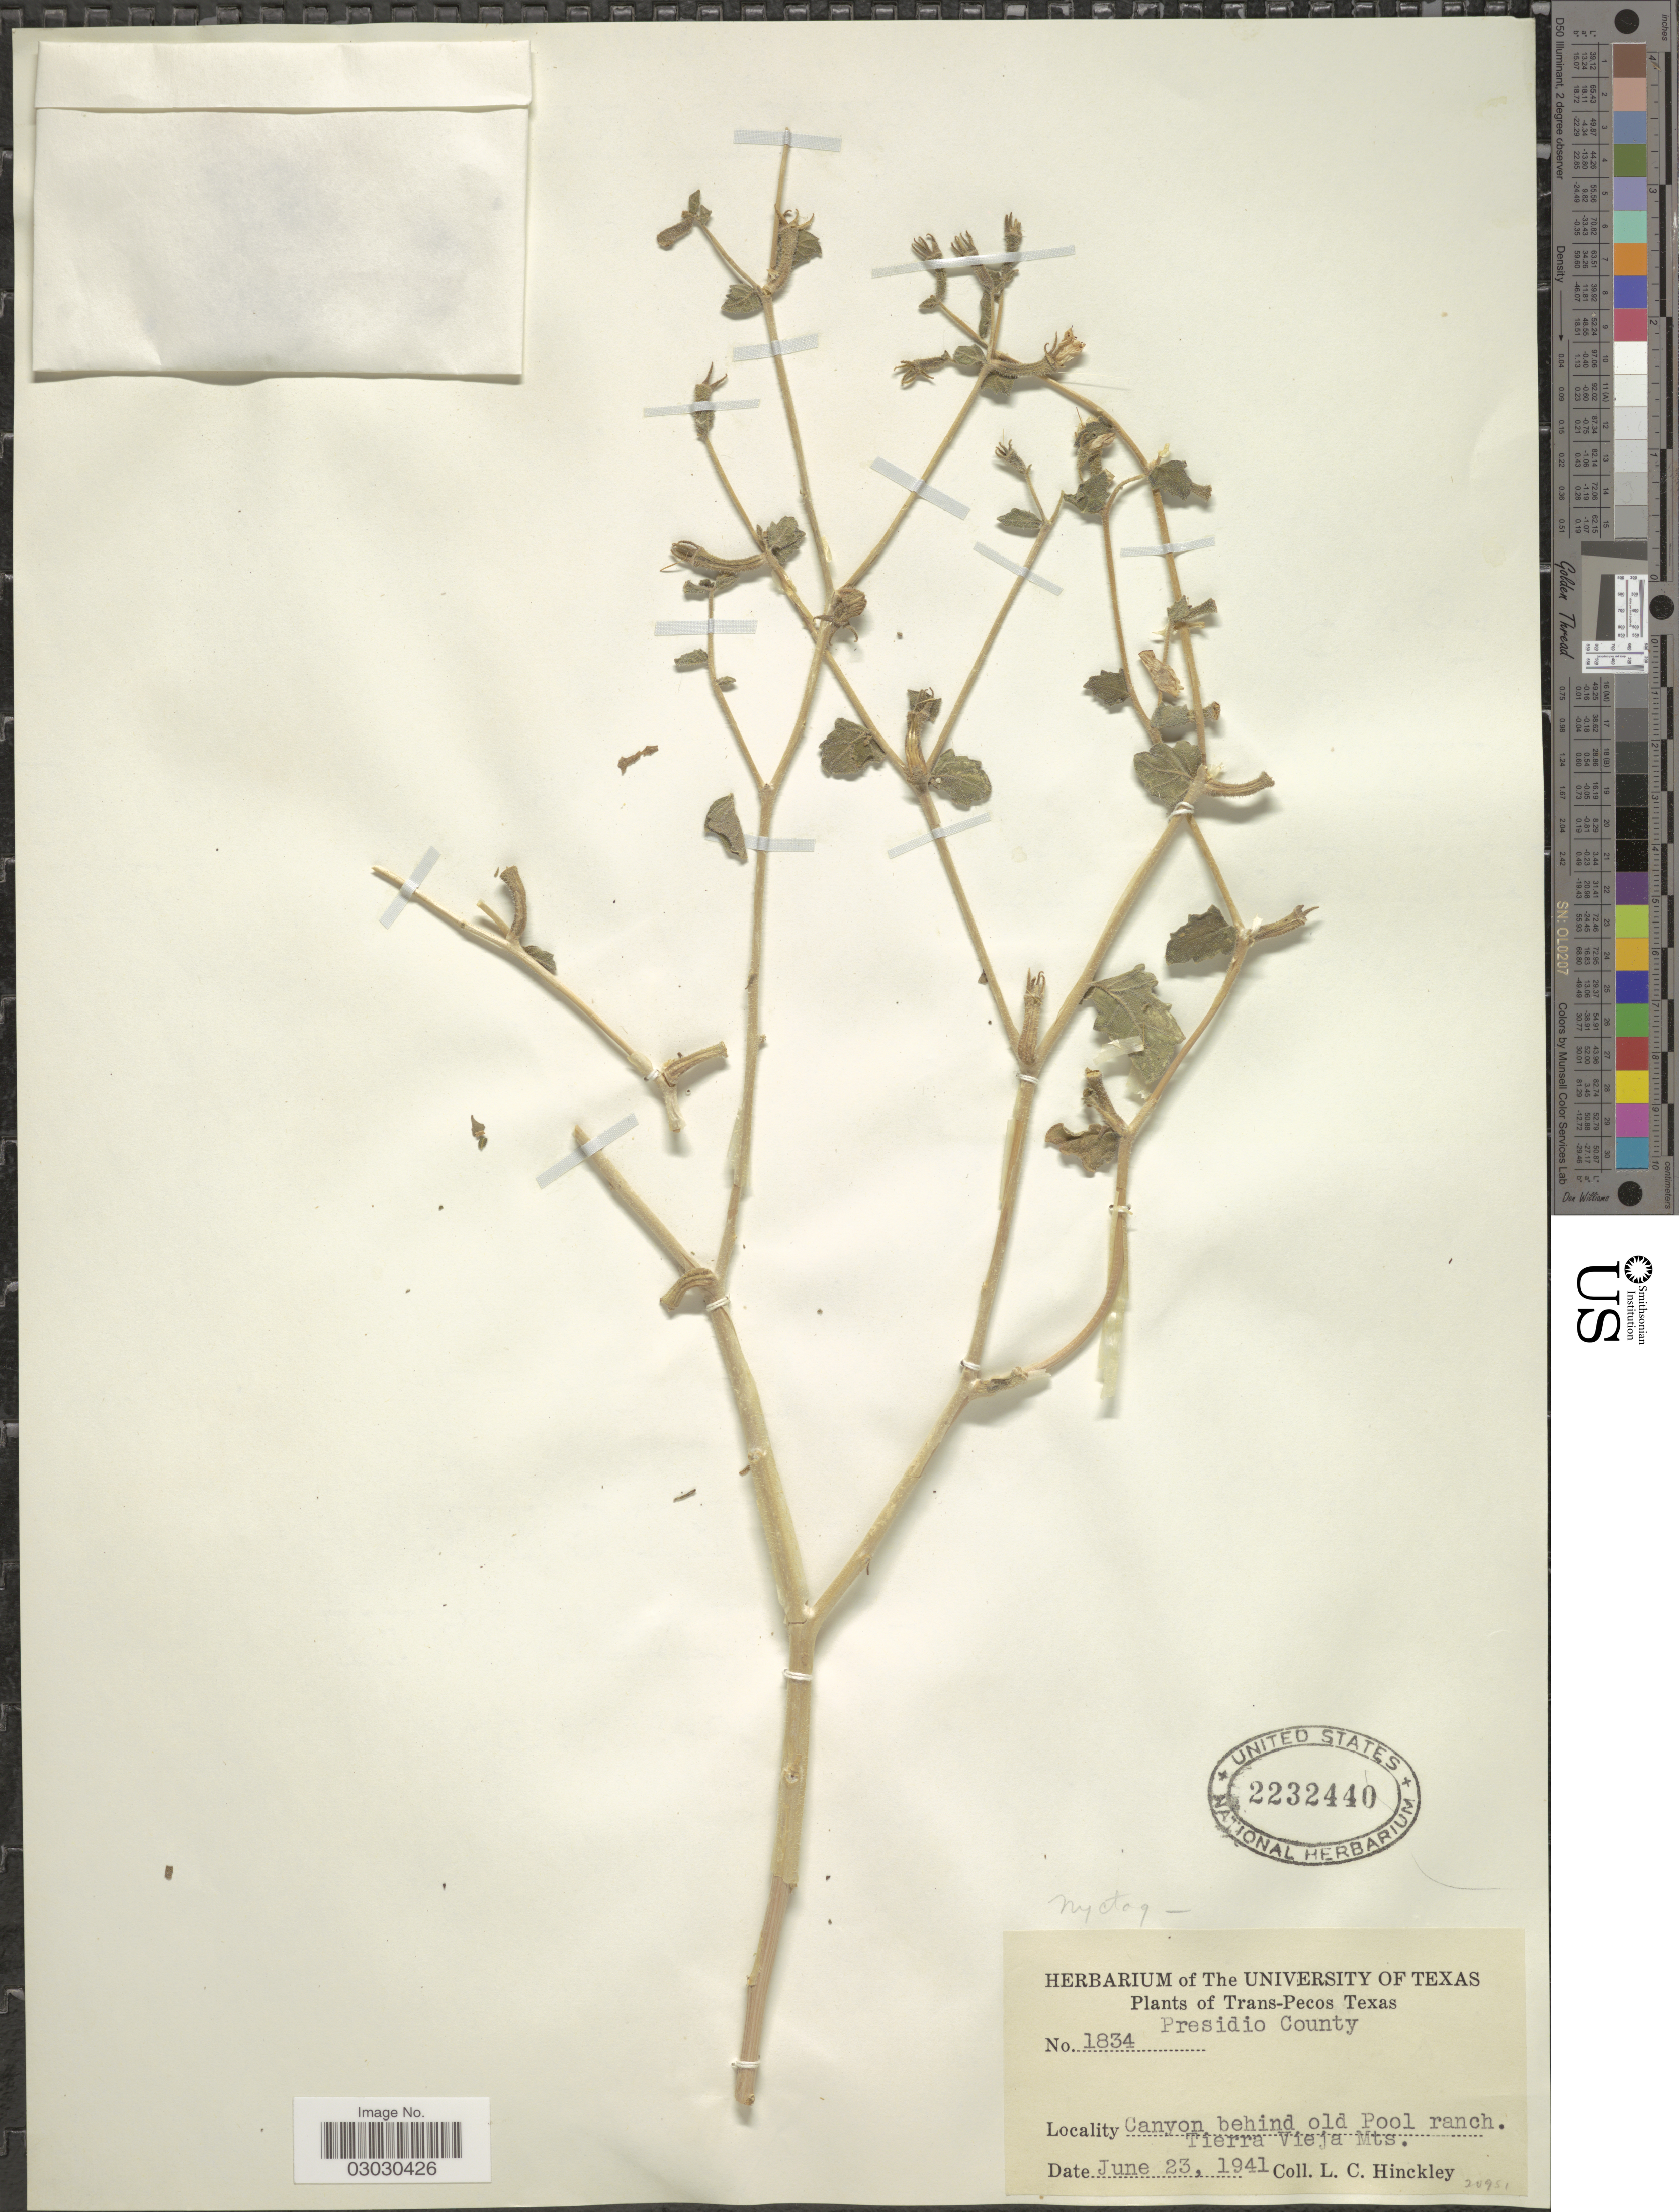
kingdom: Plantae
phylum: Tracheophyta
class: Magnoliopsida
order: Cornales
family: Loasaceae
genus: Mentzelia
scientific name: Mentzelia sp.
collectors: L. Hinckley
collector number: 1834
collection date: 1941-06-23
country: United States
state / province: Texas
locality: Trans-Pecos Texas. Presidio County. Canyon behind old Pool ranch. Tierra Vieja Mts.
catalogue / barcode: US 2232440